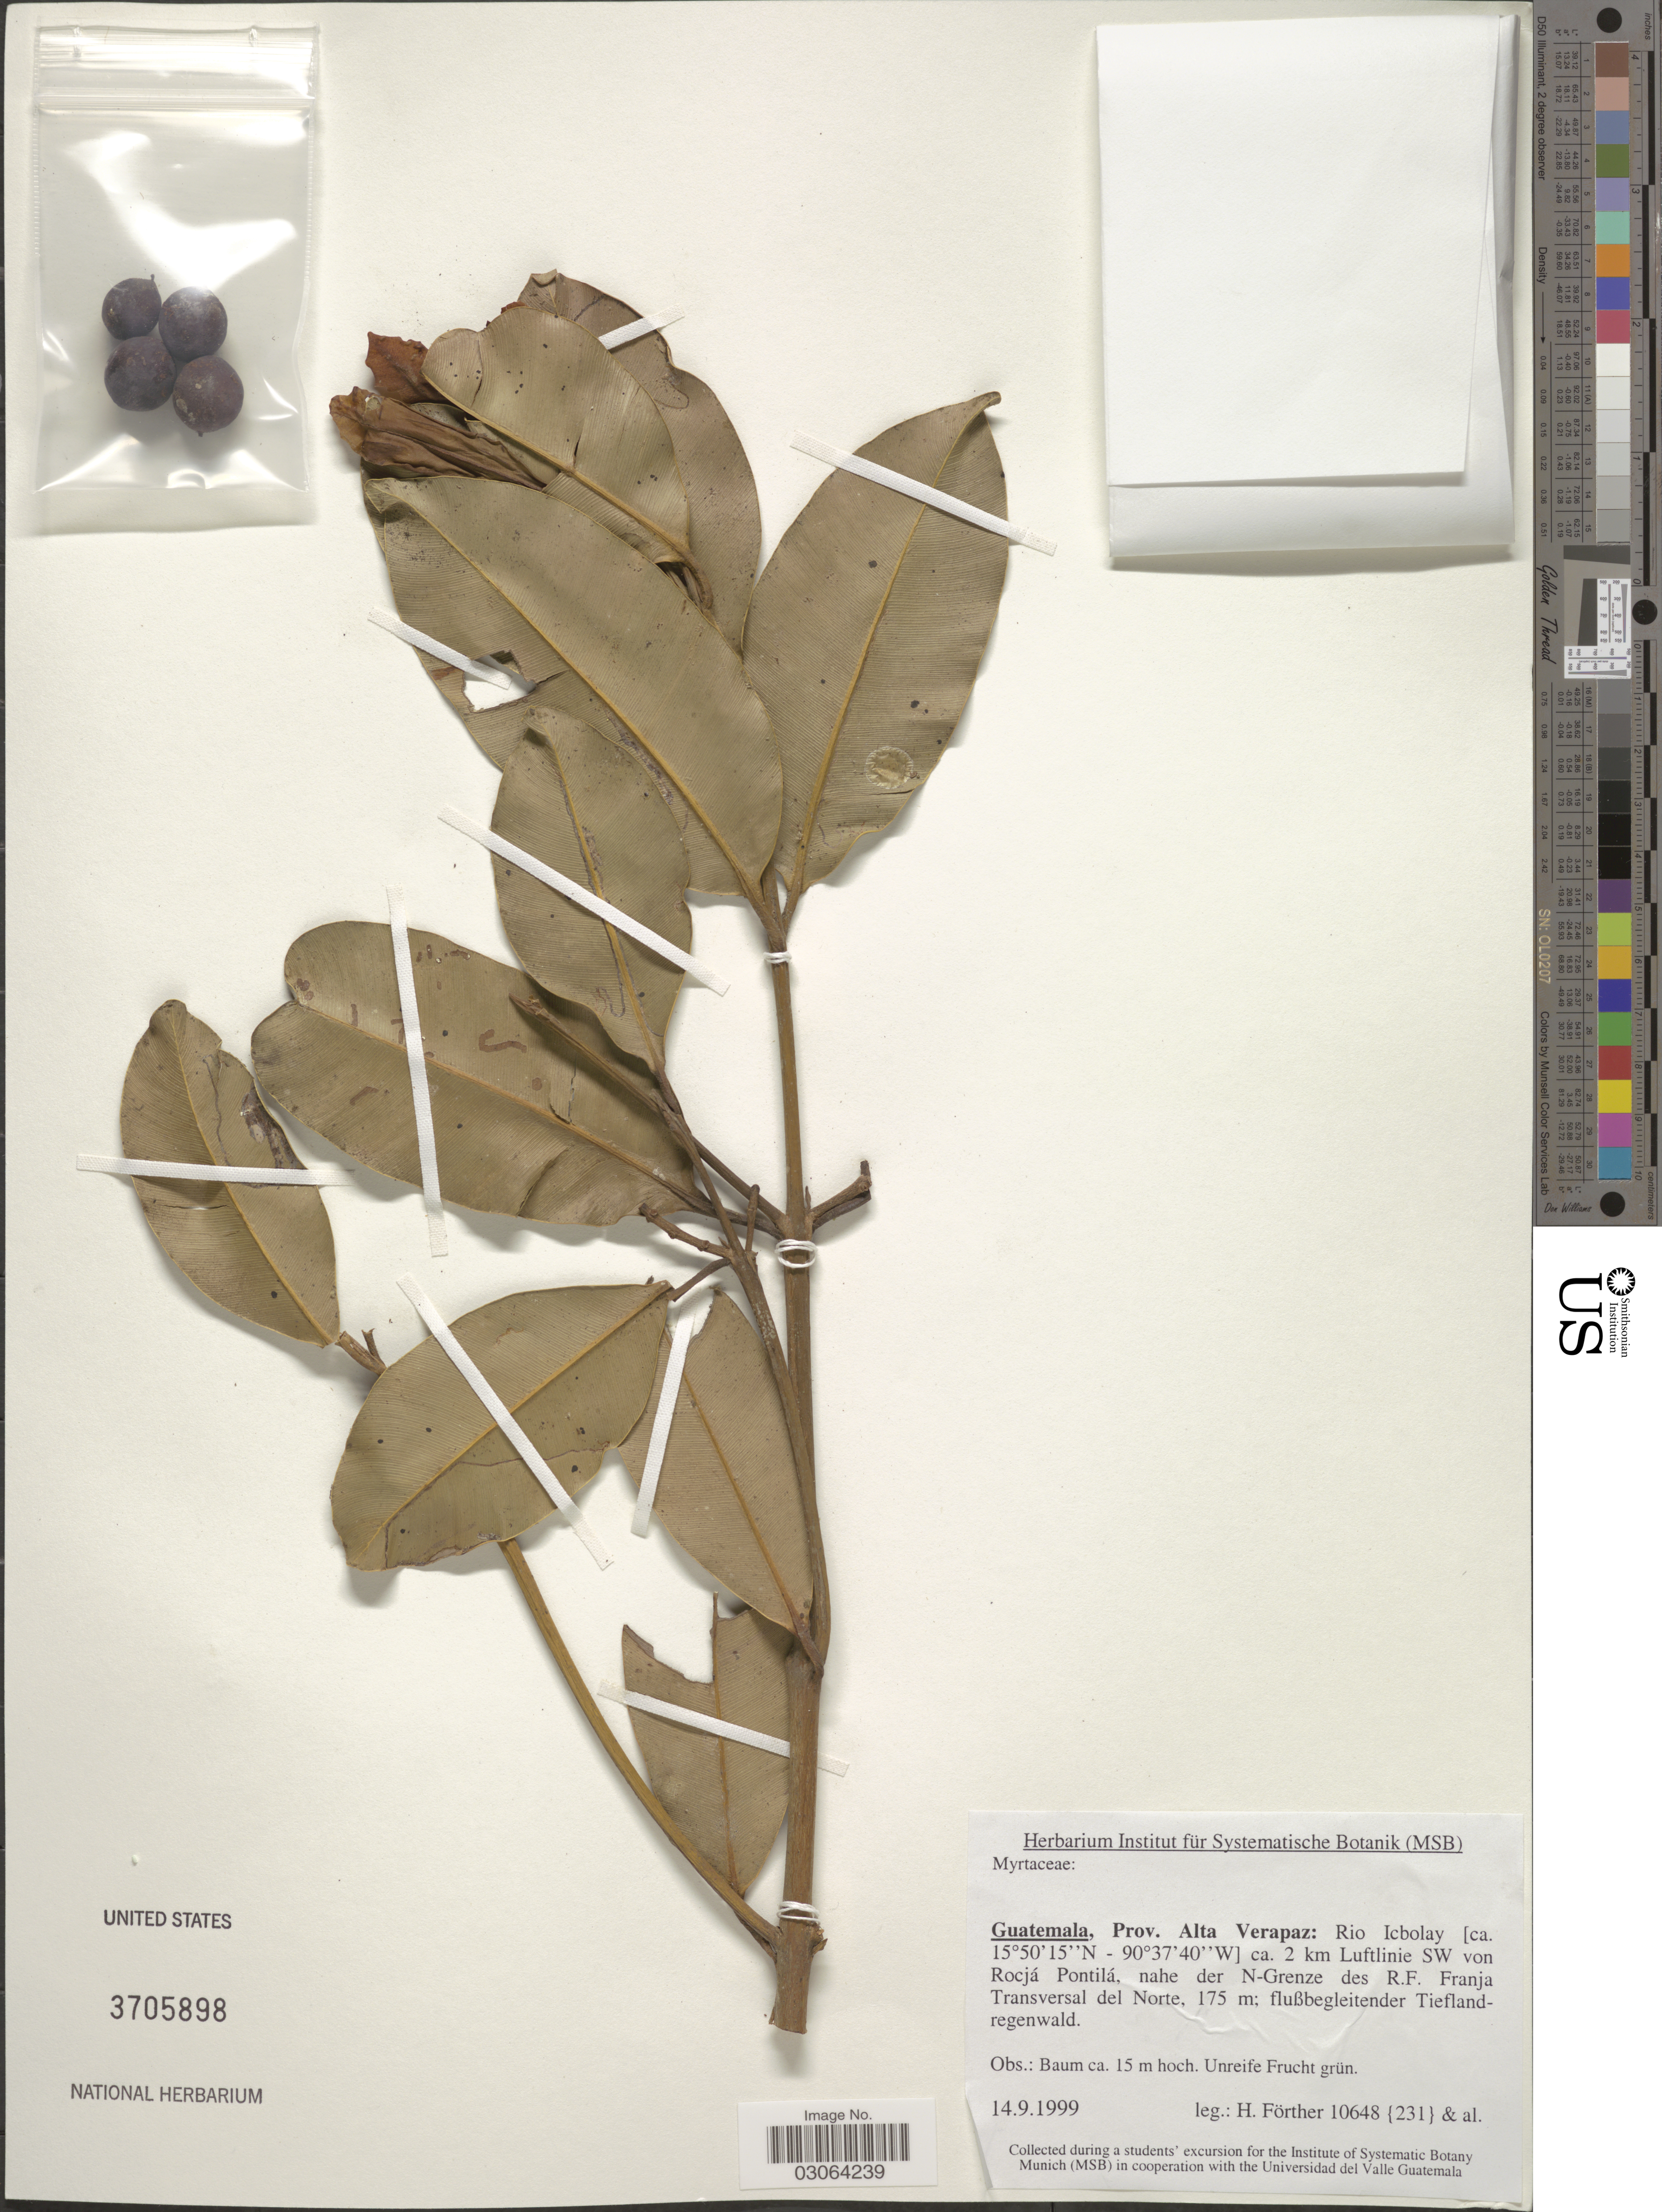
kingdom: Plantae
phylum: Tracheophyta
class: Magnoliopsida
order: Myrtales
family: Myrtaceae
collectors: H. Förther & et al.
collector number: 10648 {231}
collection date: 1999-09-14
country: Guatemala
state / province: Alta Verapaz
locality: Rio Icbolay, ca. 2 km Luftlinie SW von Rocjá Pontilá, nahe der N-Grenze des R.F. Franja Transversal del Norte.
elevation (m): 175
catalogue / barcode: US 3705898